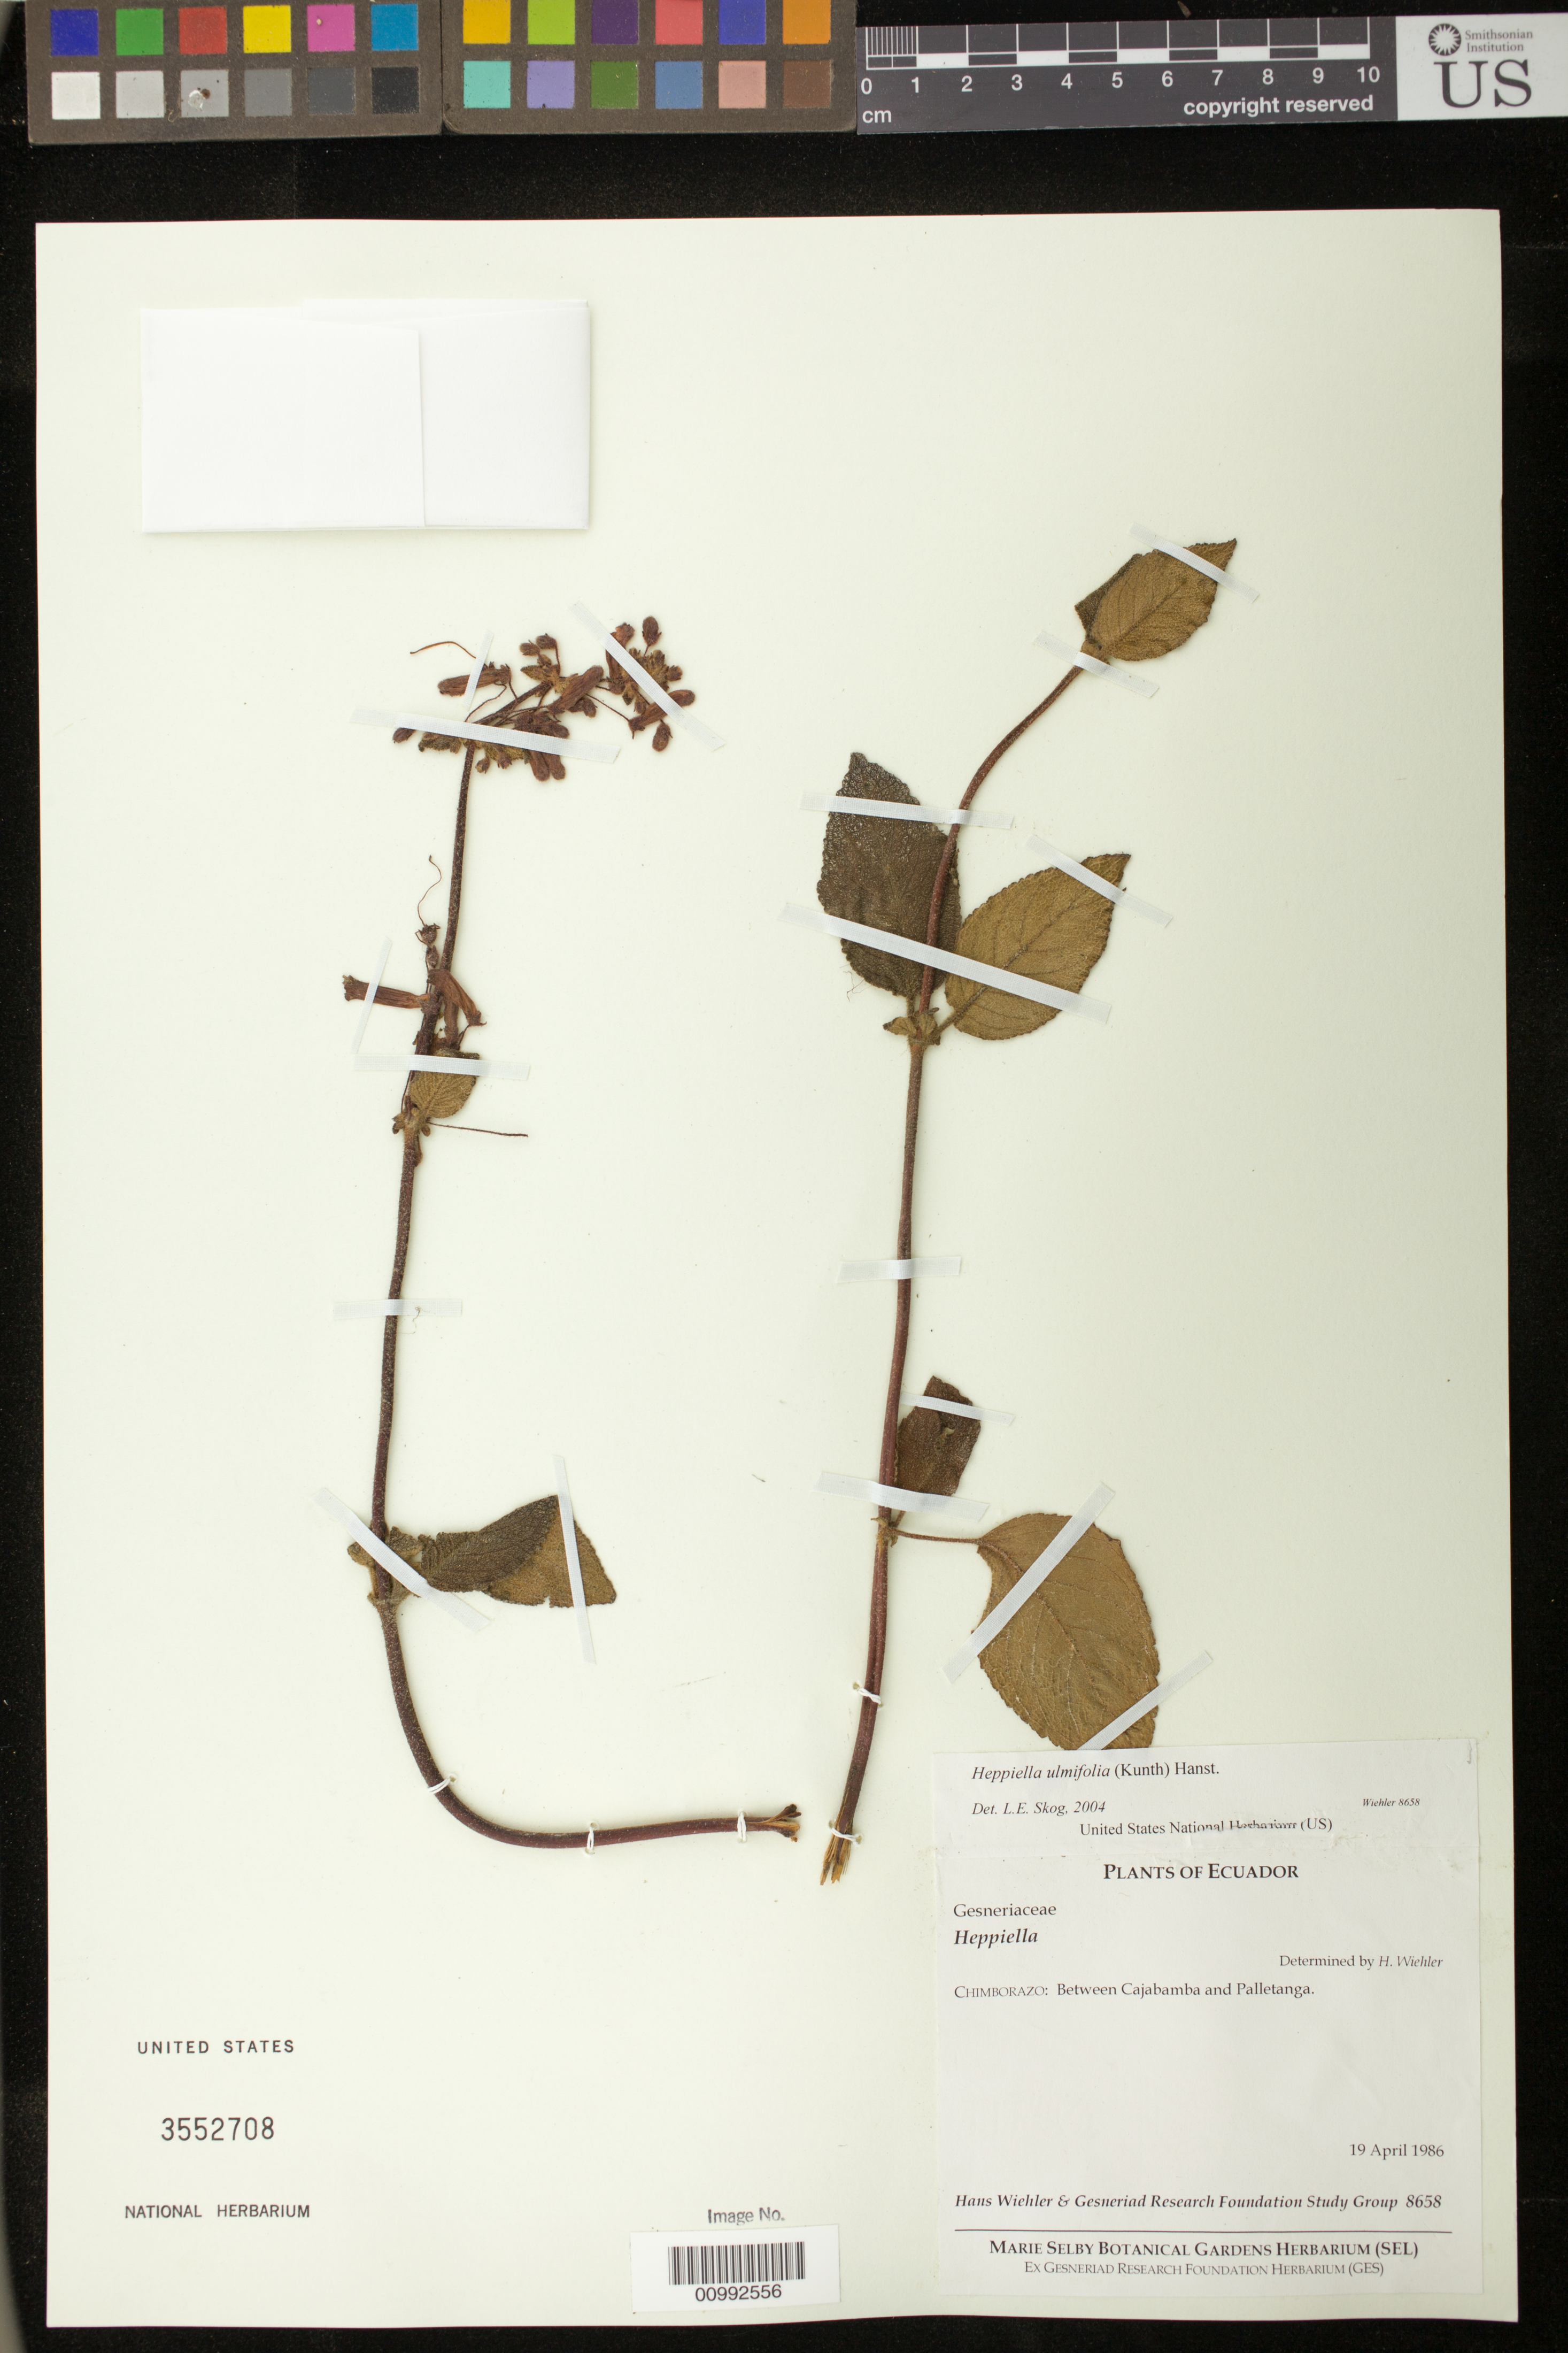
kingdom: Plantae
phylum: Tracheophyta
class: Magnoliopsida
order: Lamiales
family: Gesneriaceae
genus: Heppiella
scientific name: Heppiella ulmifolia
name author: (Kunth) Hanst.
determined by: Skog, Laurence E.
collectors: H. J. Wiehler & GRF Study Group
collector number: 8658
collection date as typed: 19 Apr 1986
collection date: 1986-04-19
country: Ecuador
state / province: Chimborazo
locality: Chimborazo: between Cajabamba and Palletanga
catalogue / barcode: US 3552708